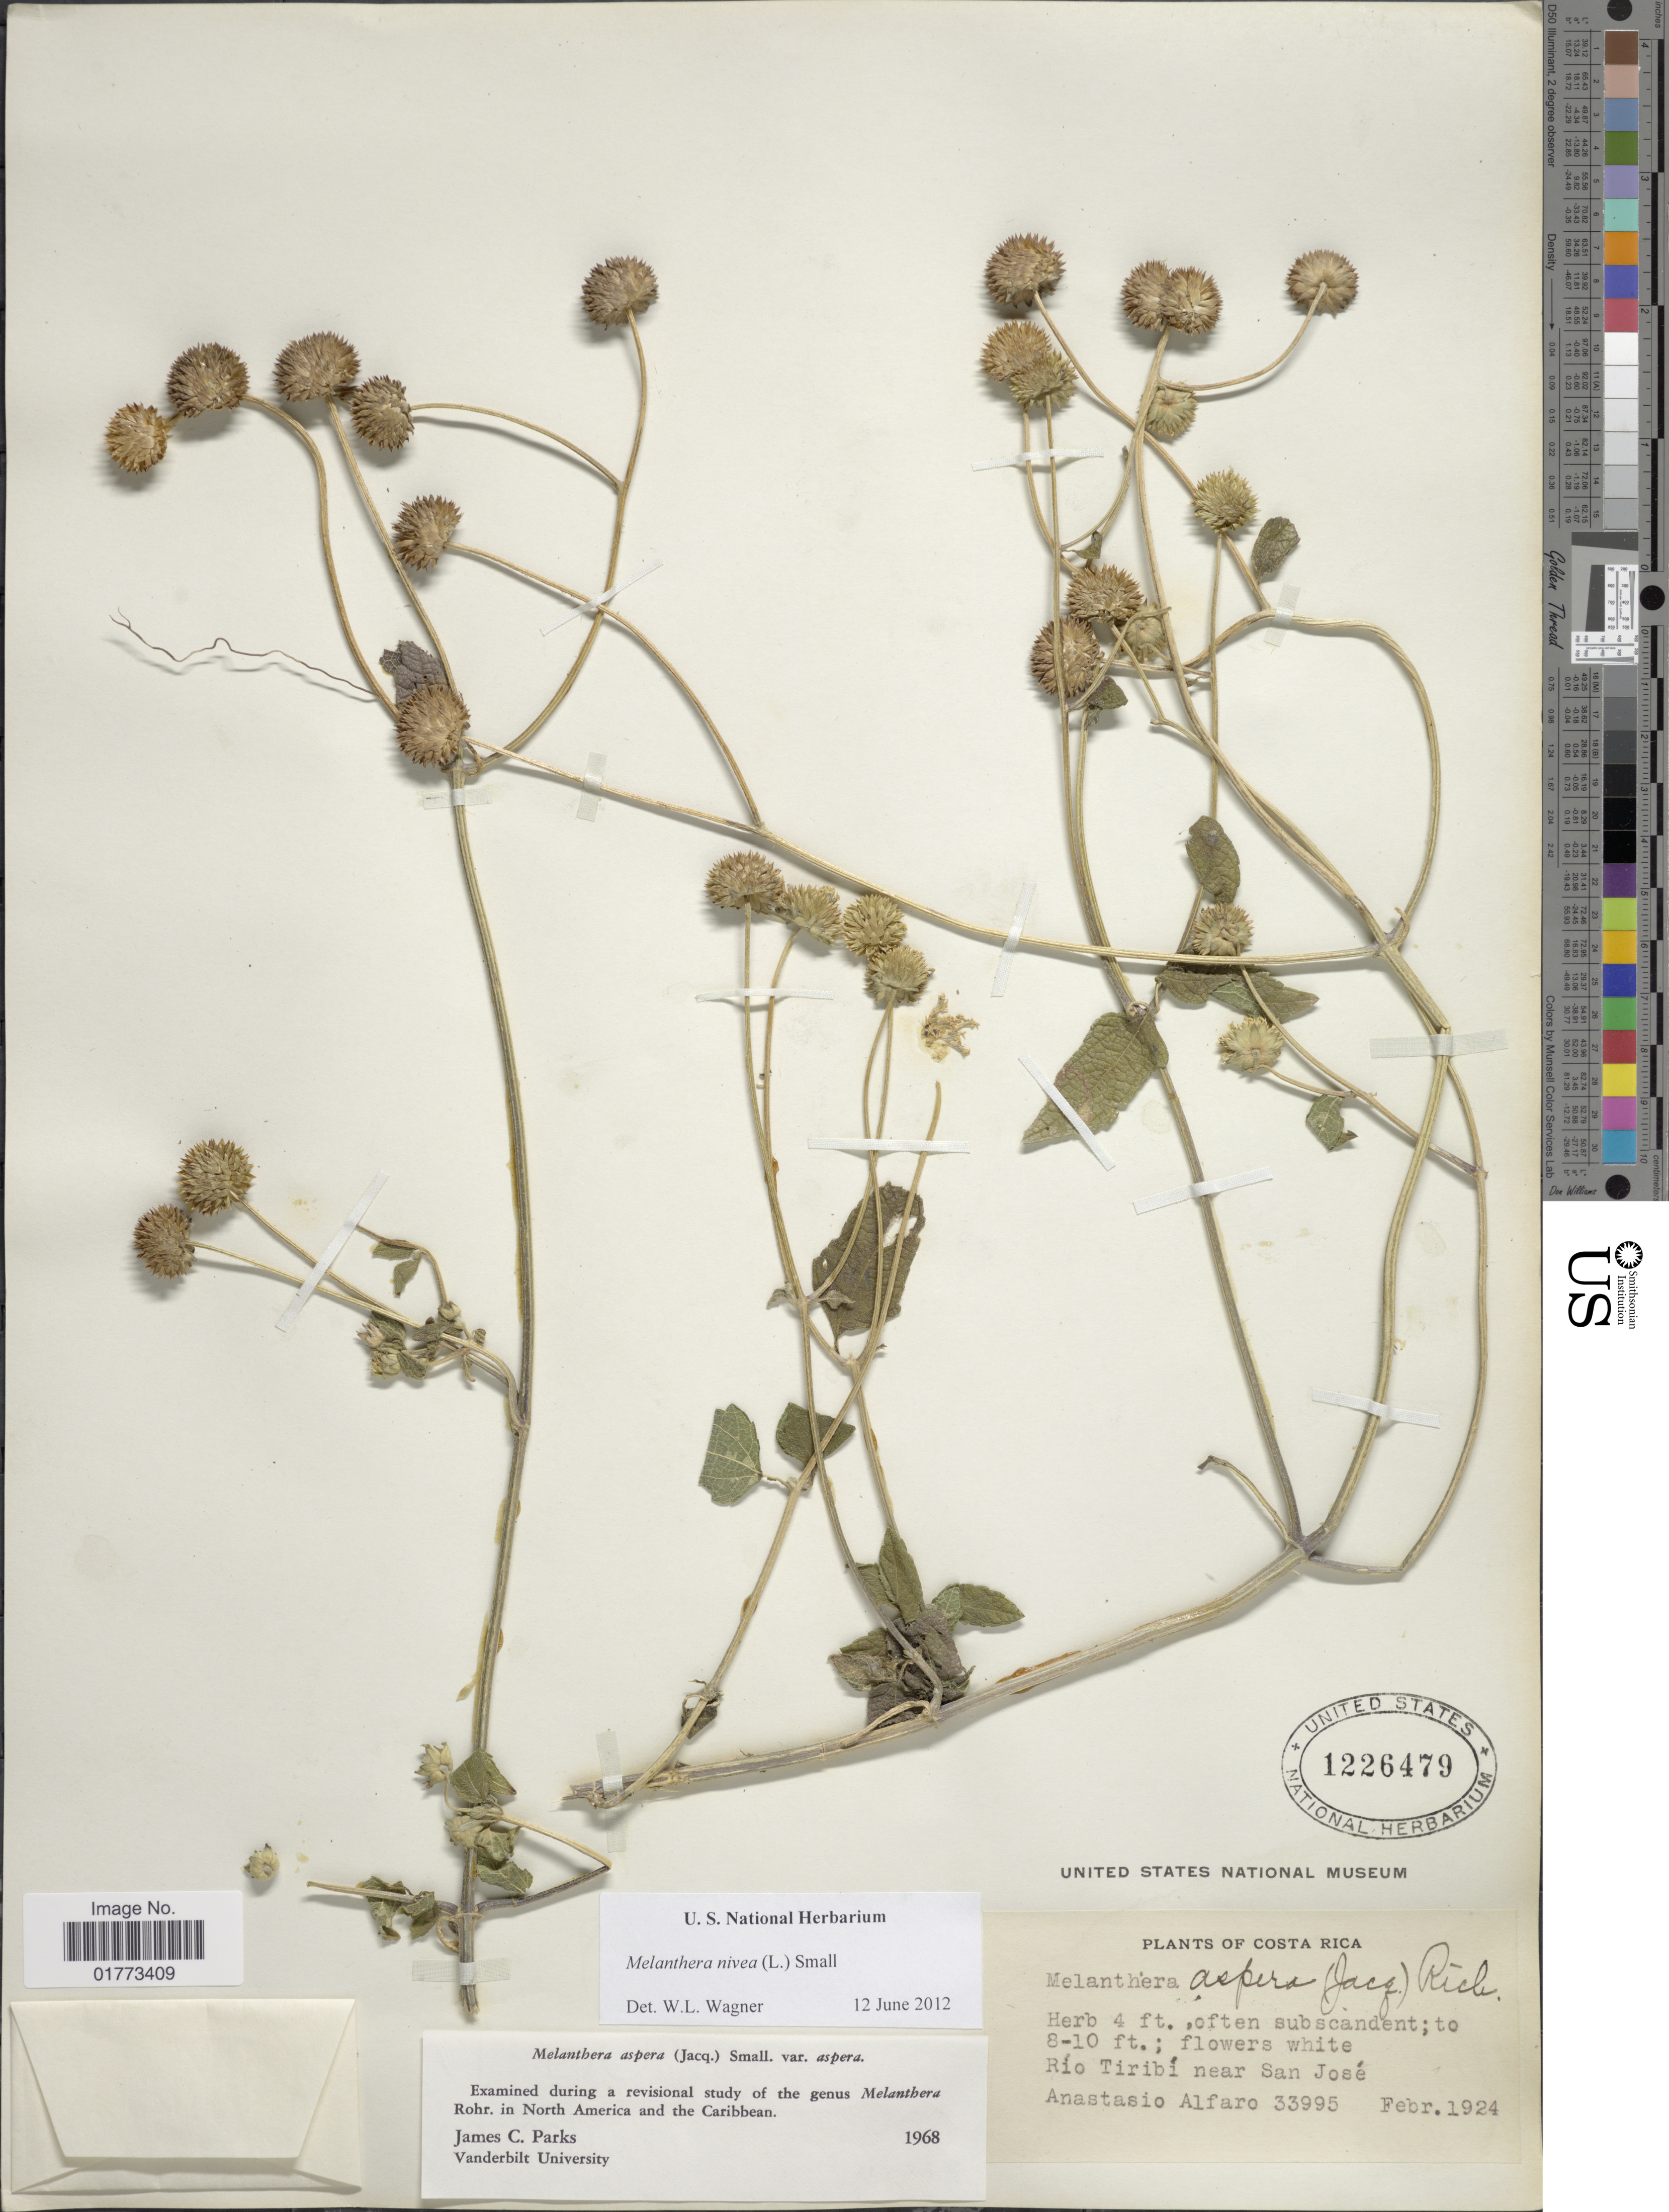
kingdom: Plantae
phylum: Tracheophyta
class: Magnoliopsida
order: Asterales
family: Asteraceae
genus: Melanthera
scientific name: Melanthera nivea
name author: (L.) Small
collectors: A. Alfaro Gonzalez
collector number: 33995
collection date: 1924-02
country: Costa Rica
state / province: San José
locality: Río Tiribí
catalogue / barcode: US 1226479